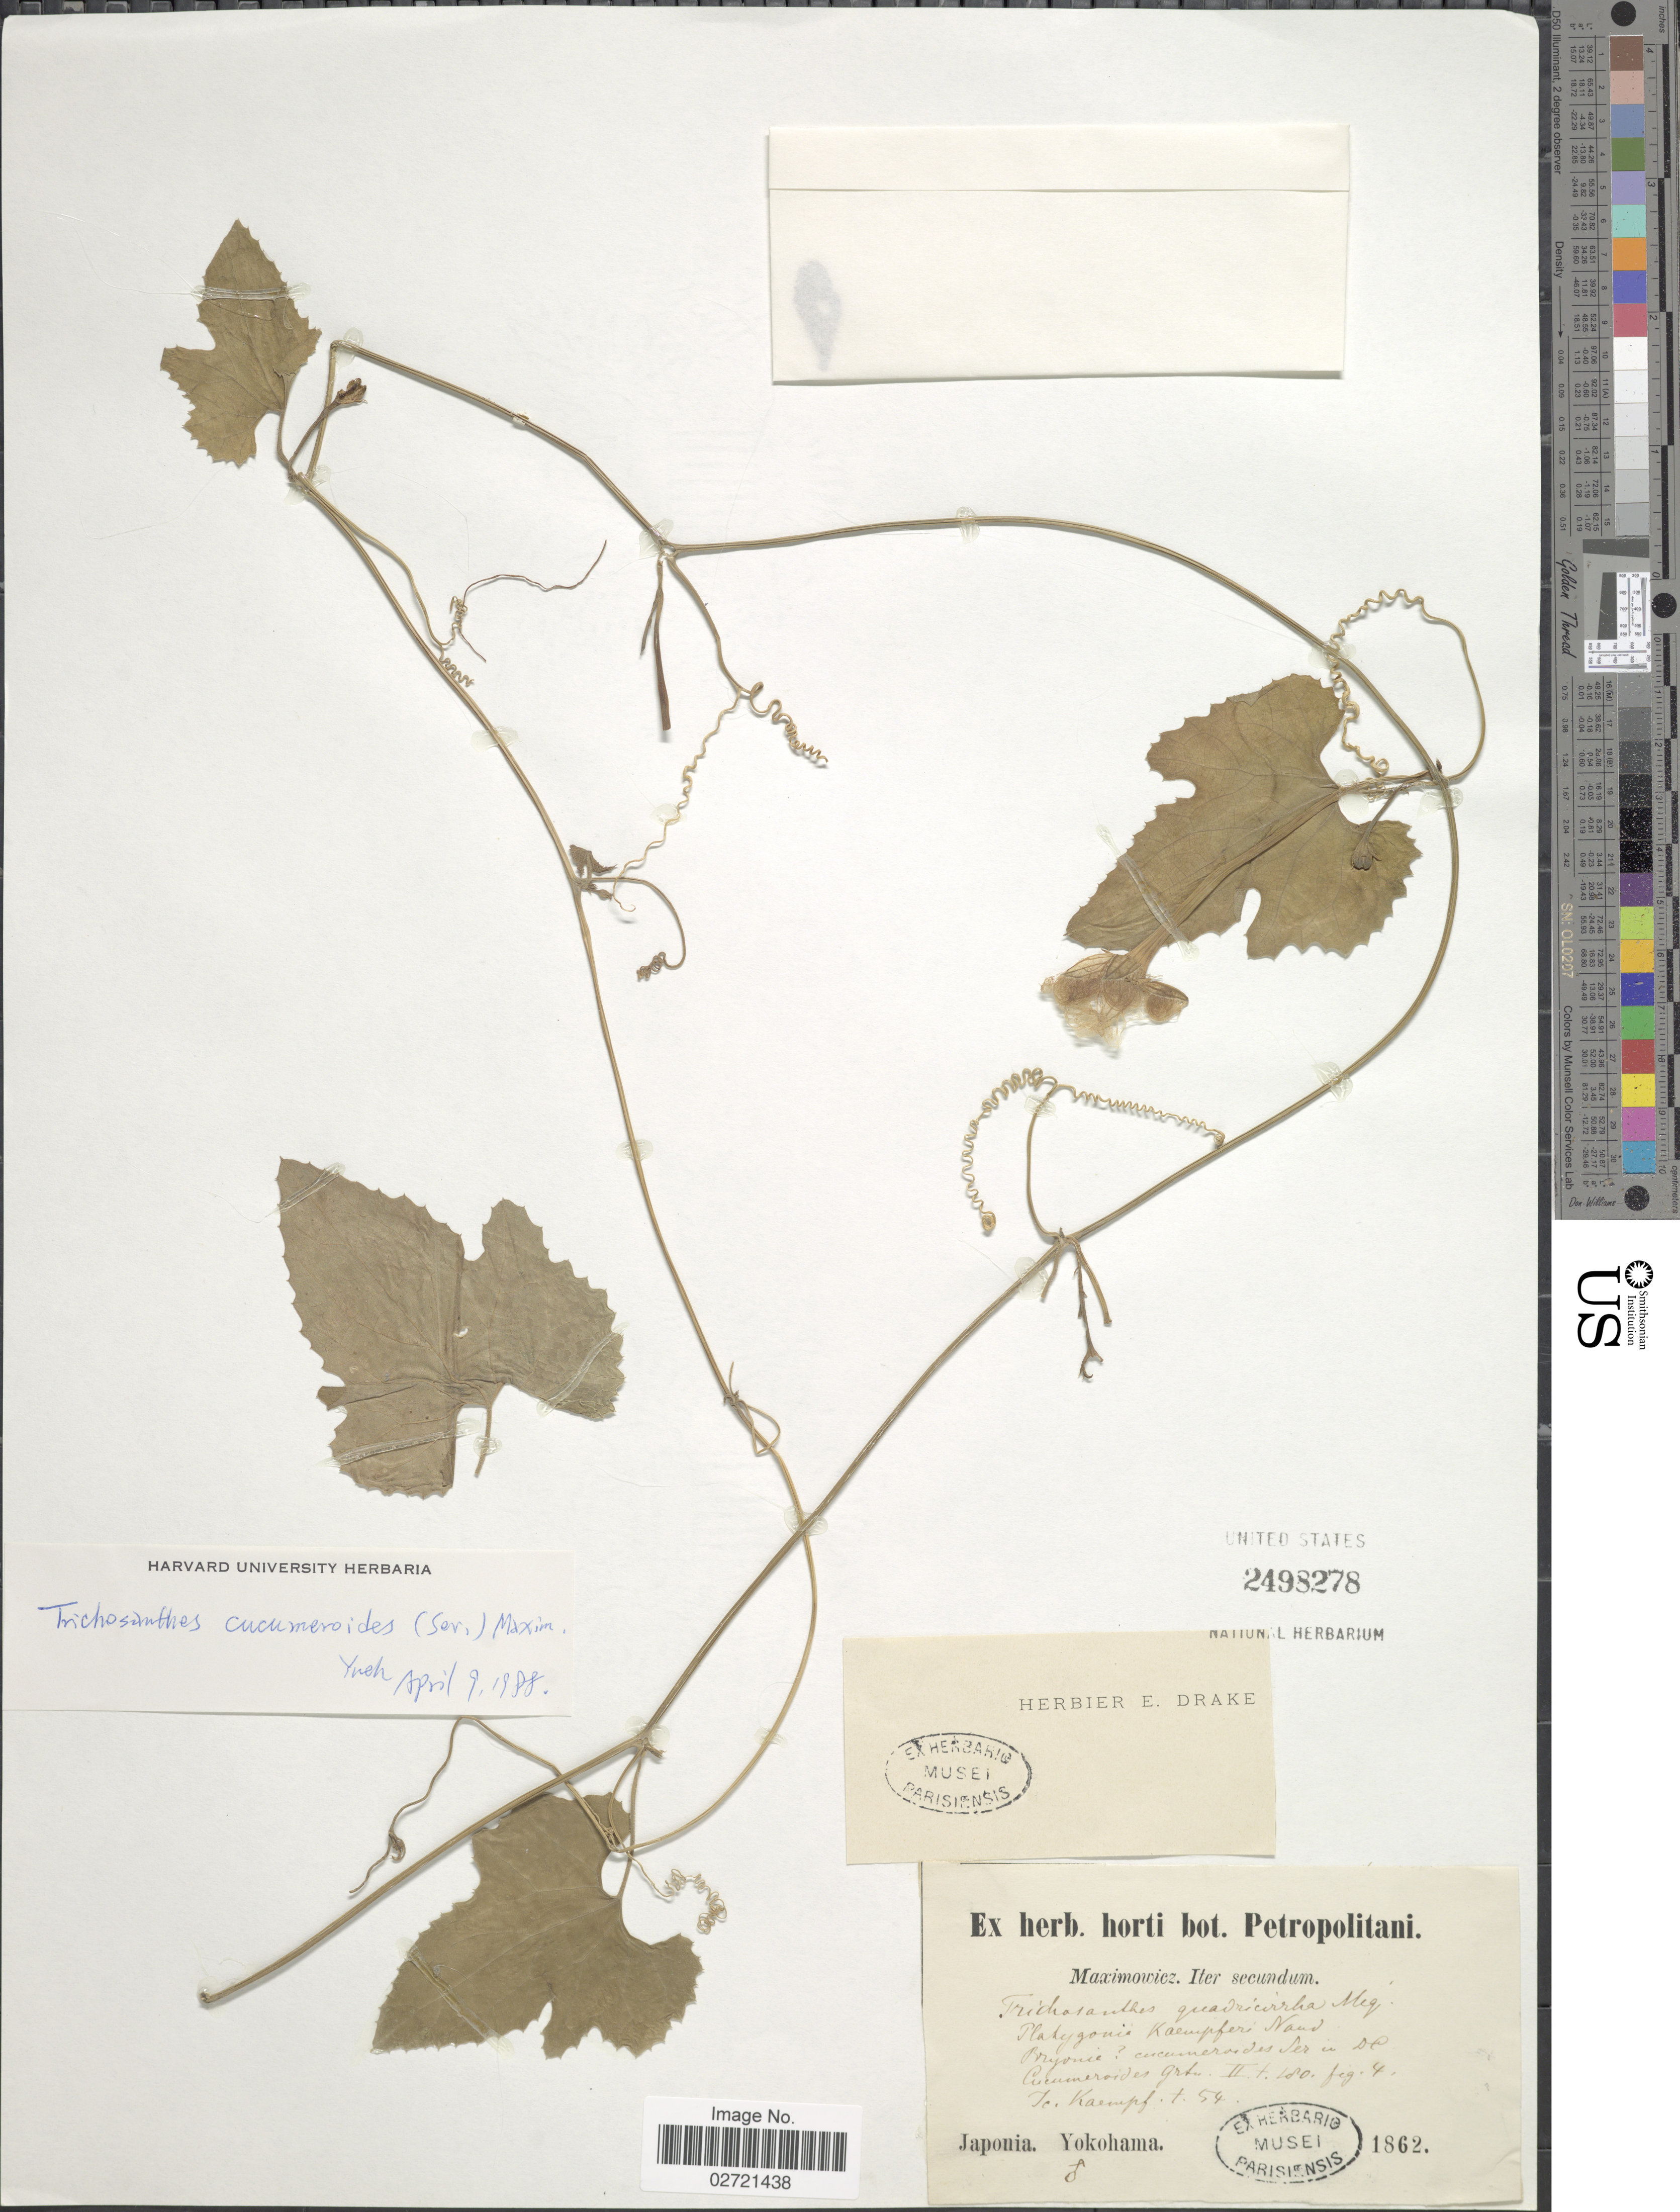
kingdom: Plantae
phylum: Tracheophyta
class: Magnoliopsida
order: Cucurbitales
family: Cucurbitaceae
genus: Trichosanthes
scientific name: Trichosanthes cucumeroides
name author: (Ser.) Maxim. ex Franch. & Sav.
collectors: Maximowicz, --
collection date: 1862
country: Japan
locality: Japonia, Yokohama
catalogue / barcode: US 2498278